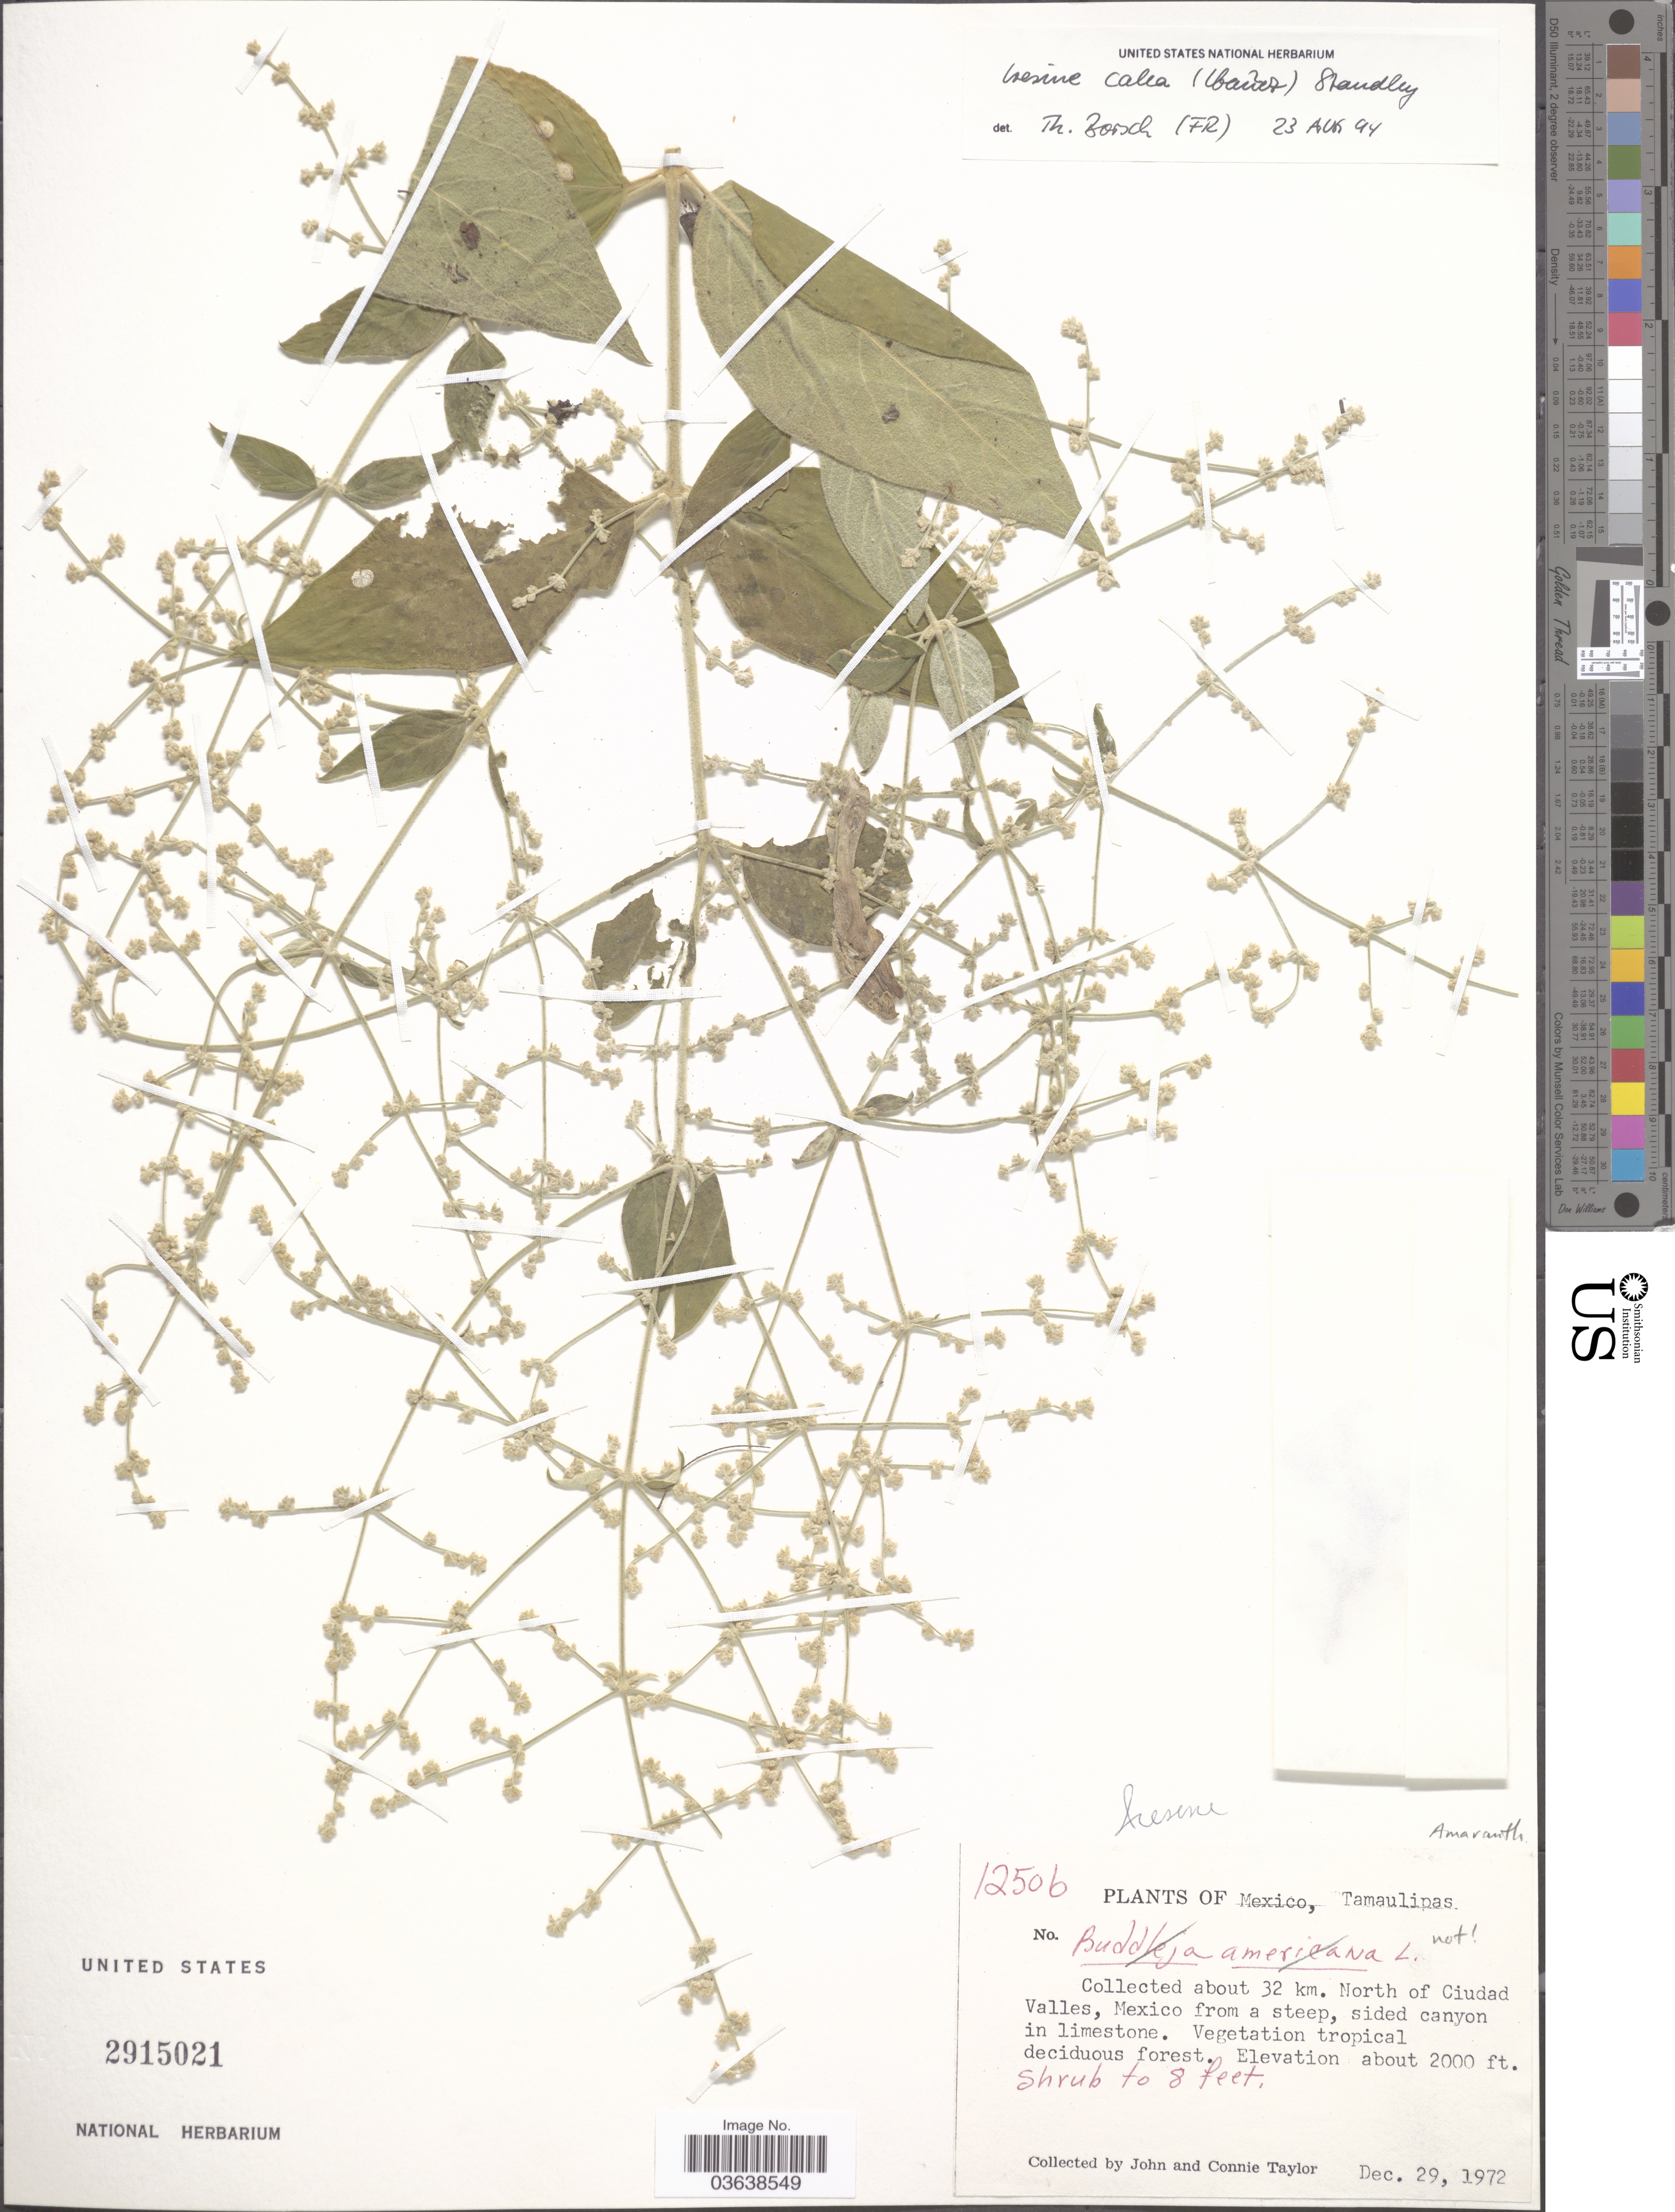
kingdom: Plantae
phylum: Tracheophyta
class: Magnoliopsida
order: Caryophyllales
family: Amaranthaceae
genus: Iresine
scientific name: Iresine calea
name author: (Ibáñez) Standl.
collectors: J. Taylor & C. Taylor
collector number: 12506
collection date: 1972-12-29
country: Mexico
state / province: Tamaulipas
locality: About 32 km. North of Ciudad Valles, Mexico from a steep, sided canyon in limestone.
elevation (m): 610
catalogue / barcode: US 2915021